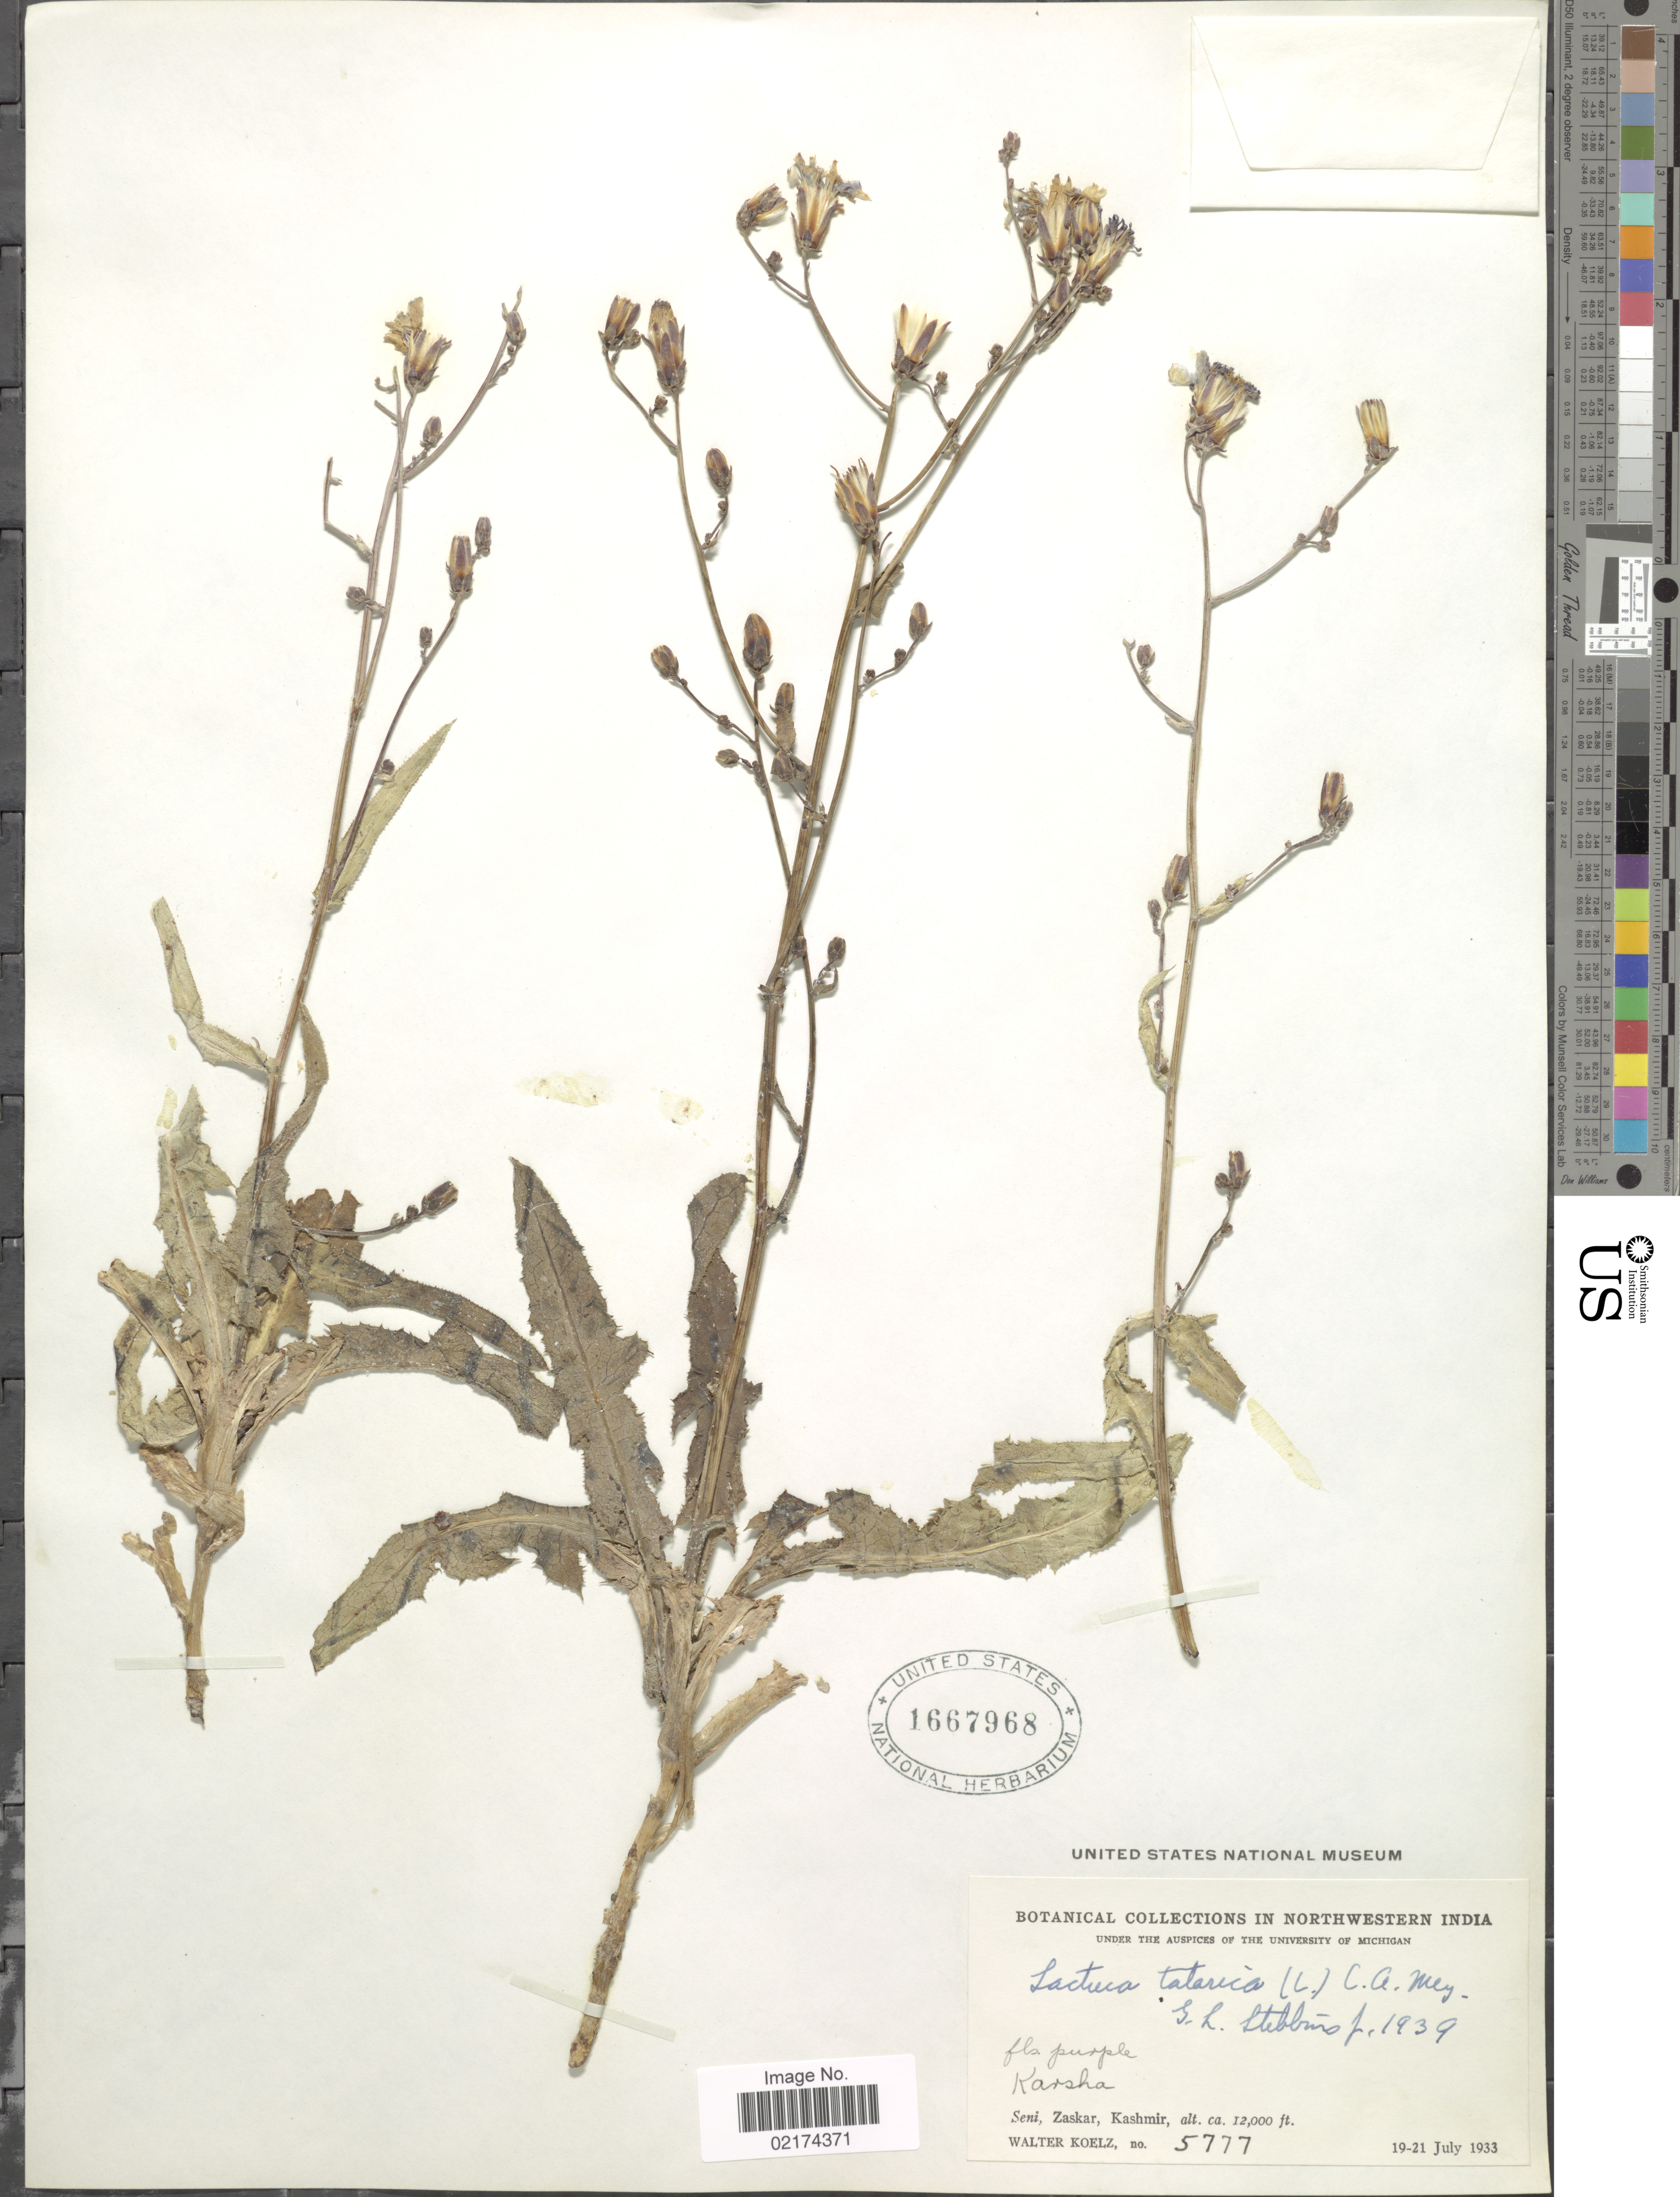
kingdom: Plantae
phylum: Tracheophyta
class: Magnoliopsida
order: Asterales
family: Asteraceae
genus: Lactuca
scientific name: Lactuca tatarica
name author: (L.) C.A. Mey.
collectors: W. N. Koelz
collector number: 5777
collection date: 1933-07-19/1933-07-21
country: India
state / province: Jammu and Kashmir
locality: Northwestern India, Karsha, Seni, Zaskar, Kashmir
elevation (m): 3658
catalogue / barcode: US 1667968